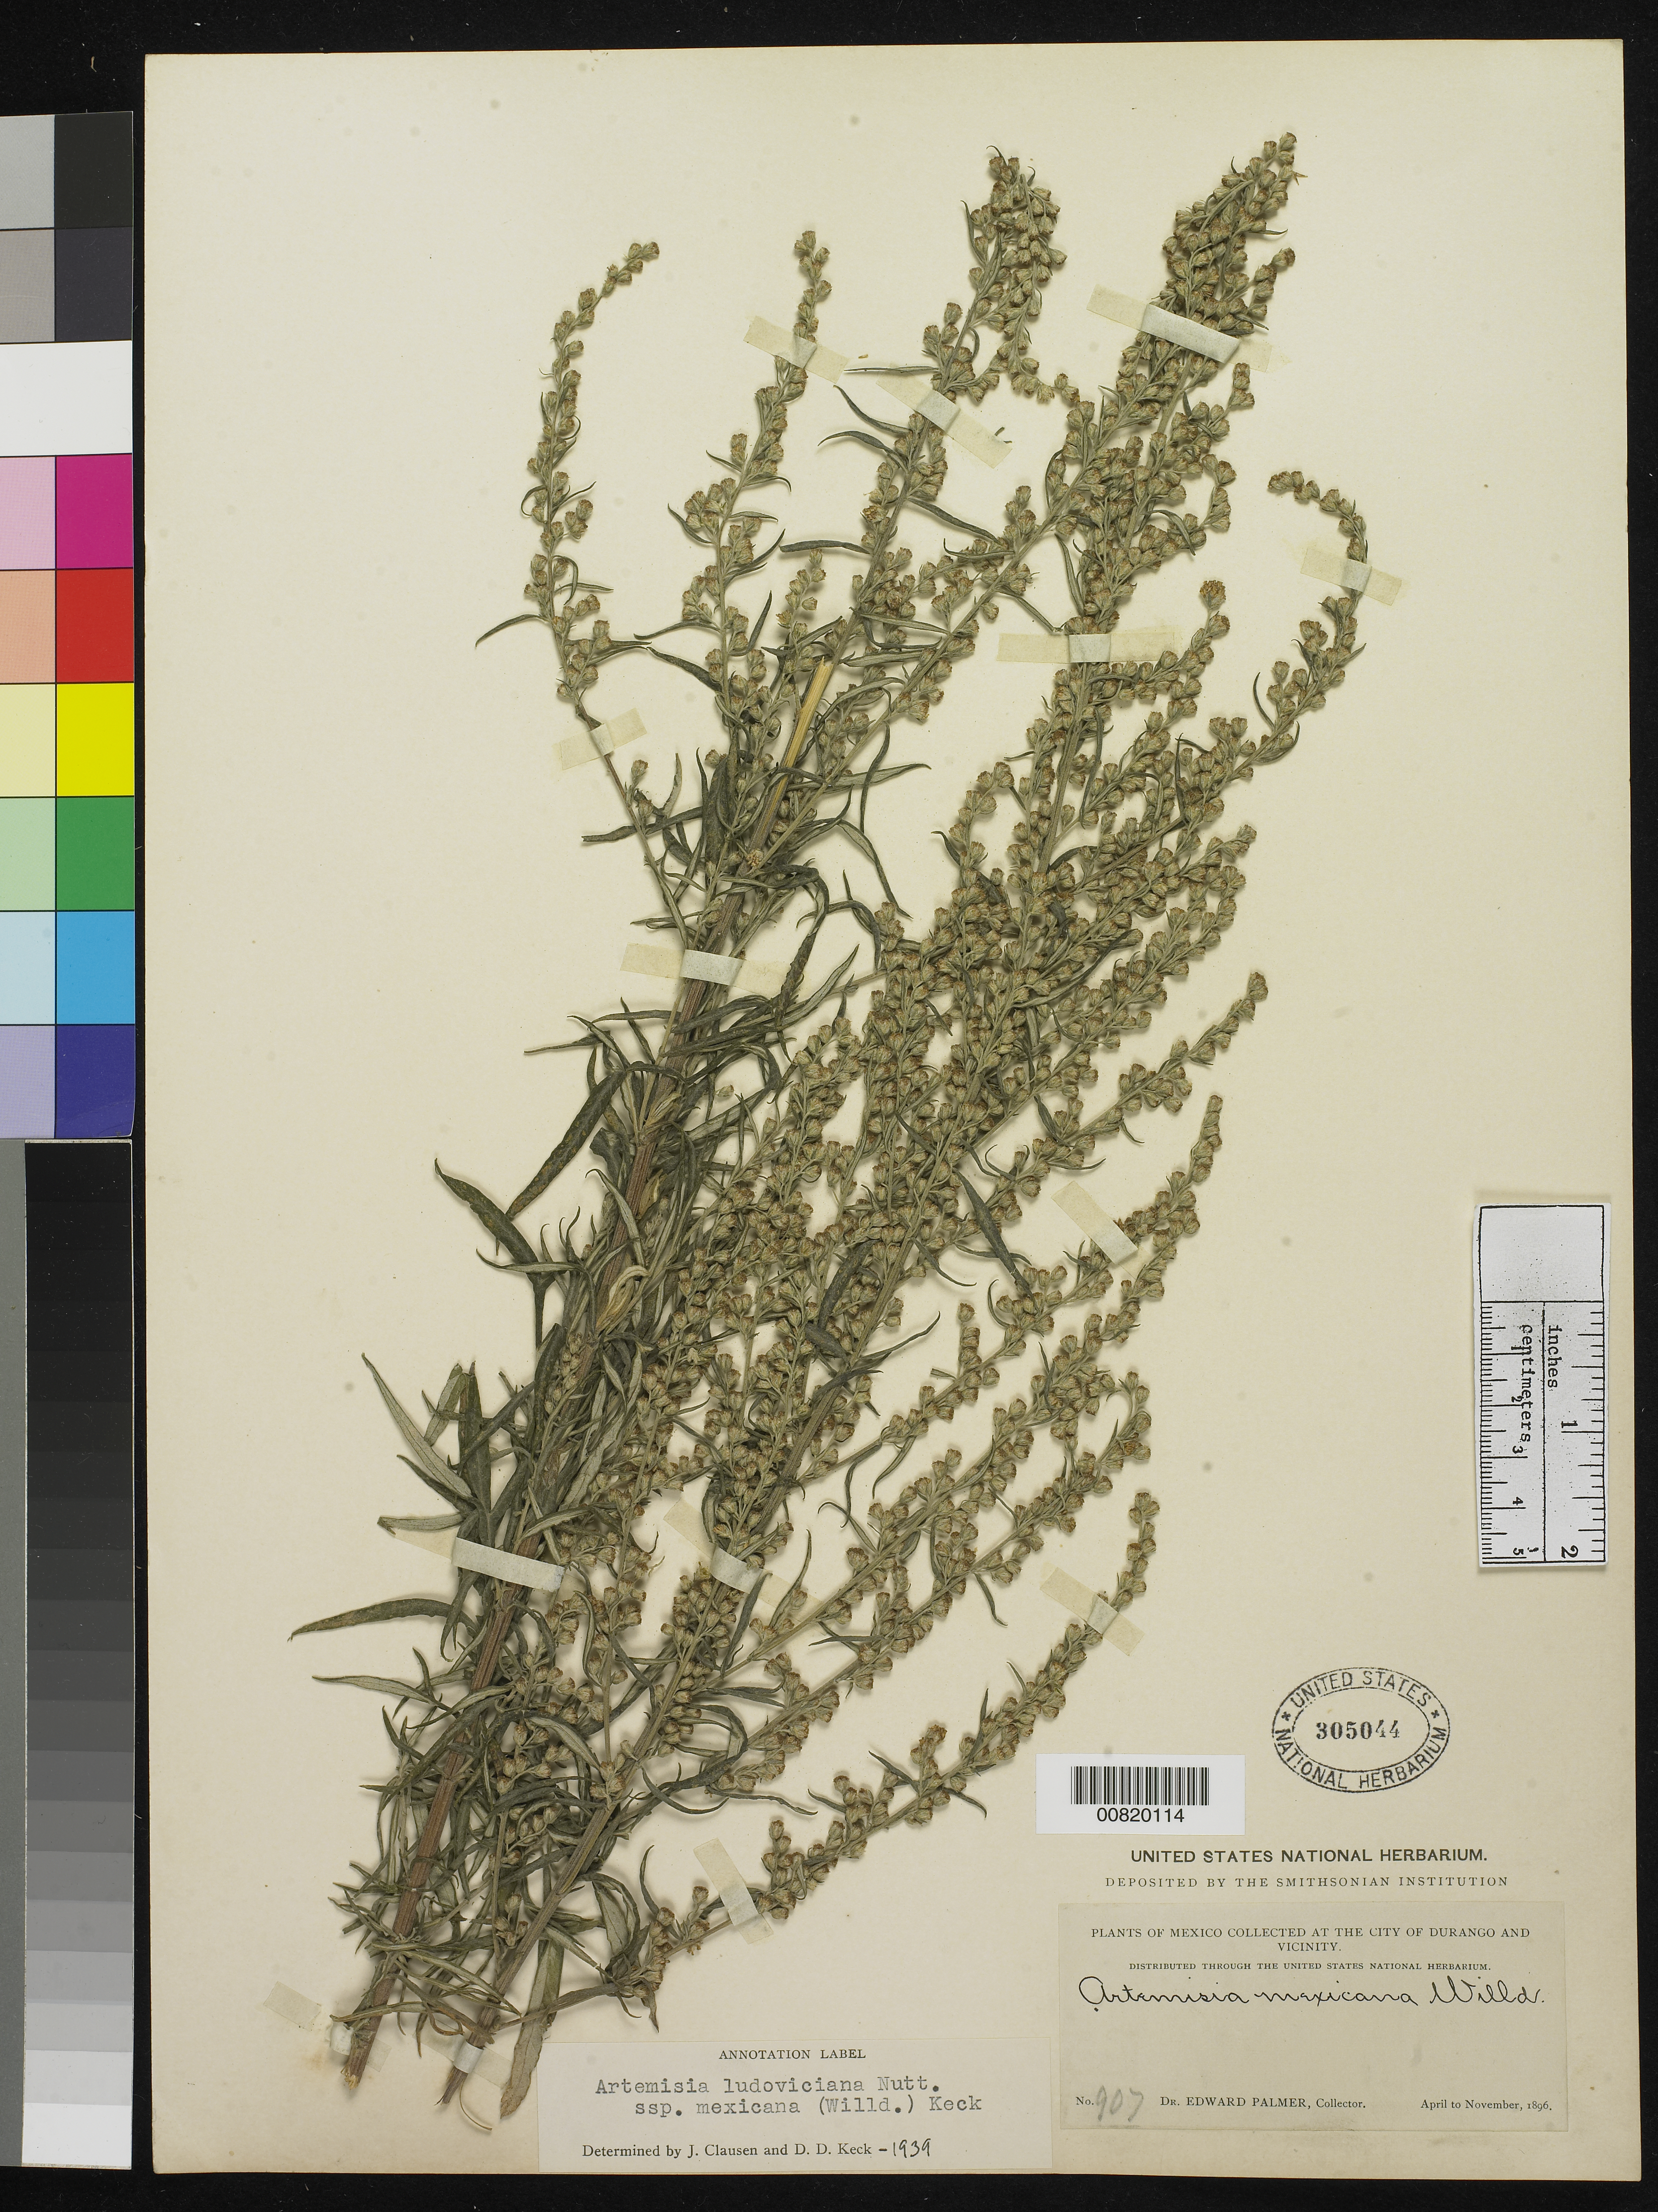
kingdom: Plantae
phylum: Tracheophyta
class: Magnoliopsida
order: Asterales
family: Asteraceae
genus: Artemisia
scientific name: Artemisia ludoviciana subsp. mexicana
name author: (Willd. ex Spreng.) D.D. Keck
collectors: E. Palmer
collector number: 907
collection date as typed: Apr 1896 to -- Nov 1896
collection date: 1896-04/1896-11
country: Mexico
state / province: Durango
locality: City of Durango and vicinity.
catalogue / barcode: US 305044